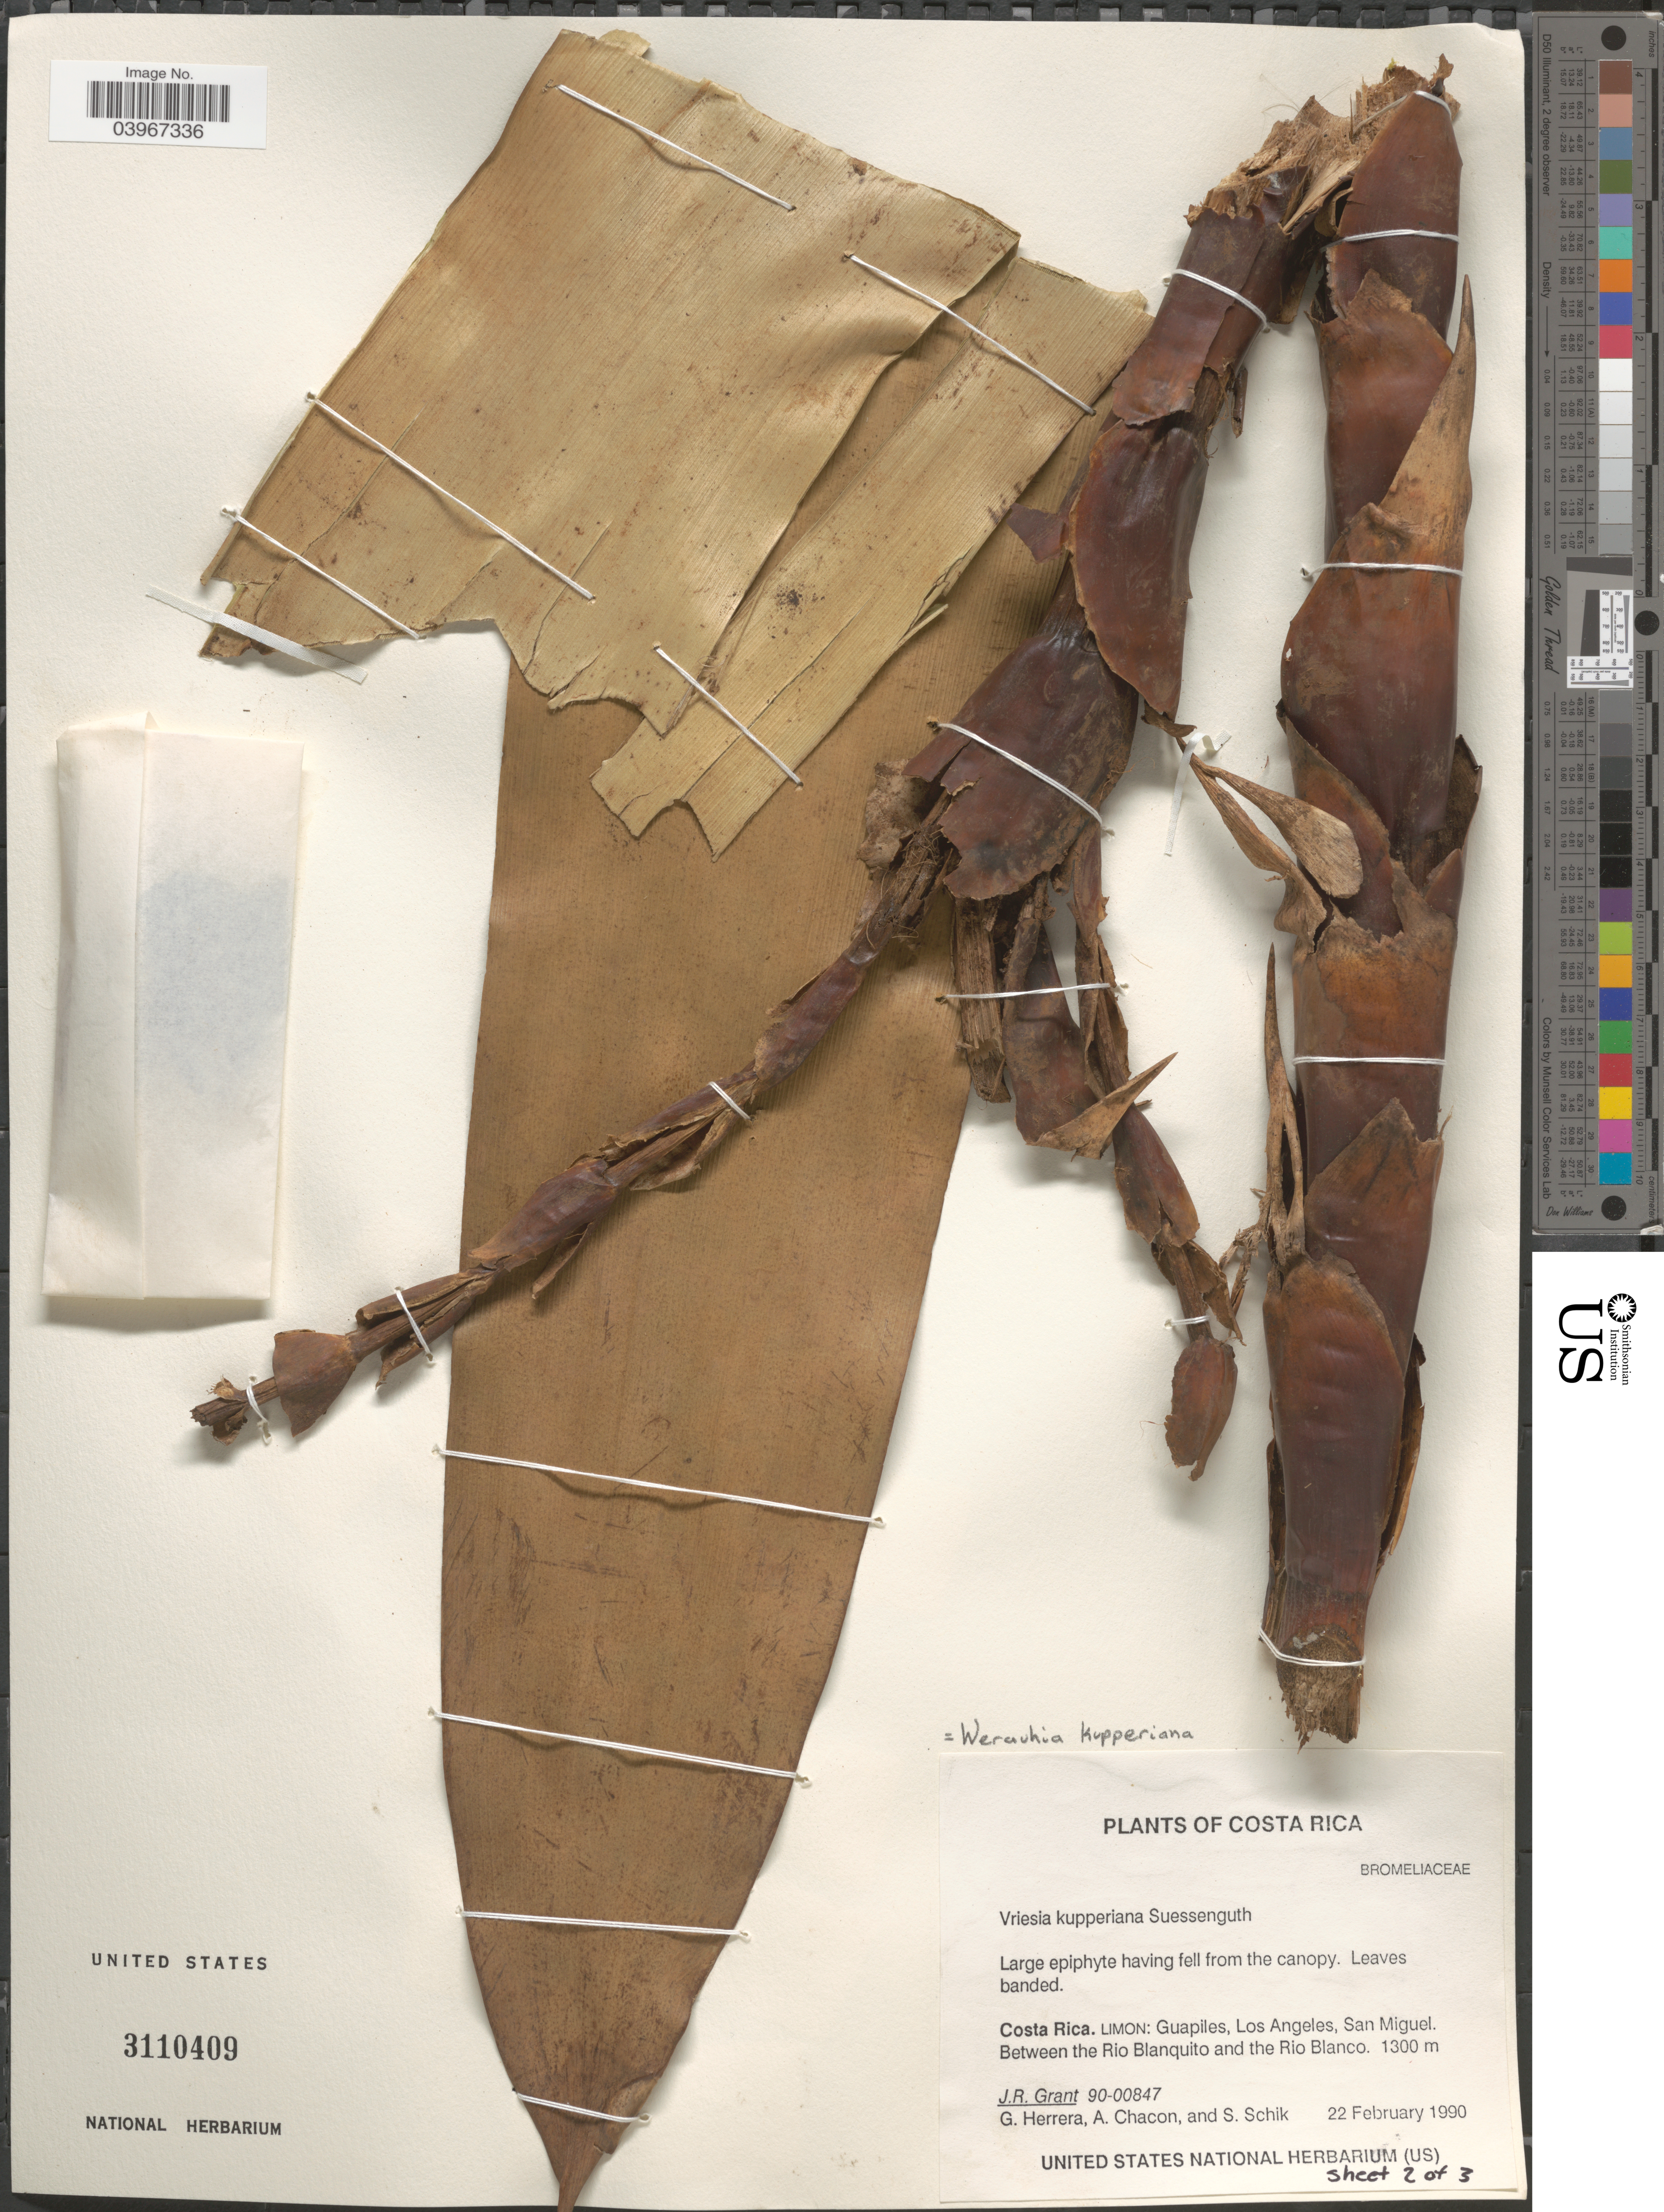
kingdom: Plantae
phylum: Tracheophyta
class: Liliopsida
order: Poales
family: Bromeliaceae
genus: Werauhia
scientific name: Werauhia kupperiana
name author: (Suess.) J.R. Grant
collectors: J. Grant, G. Herrera, A. Chacon & S. Schik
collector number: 90-00847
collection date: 1990-02-22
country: Costa Rica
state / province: Limón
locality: Guapiles, Los Angeles, San Miguel. Between the Rio Blanquito and the Rio Blanco.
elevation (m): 1300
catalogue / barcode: US 3110409